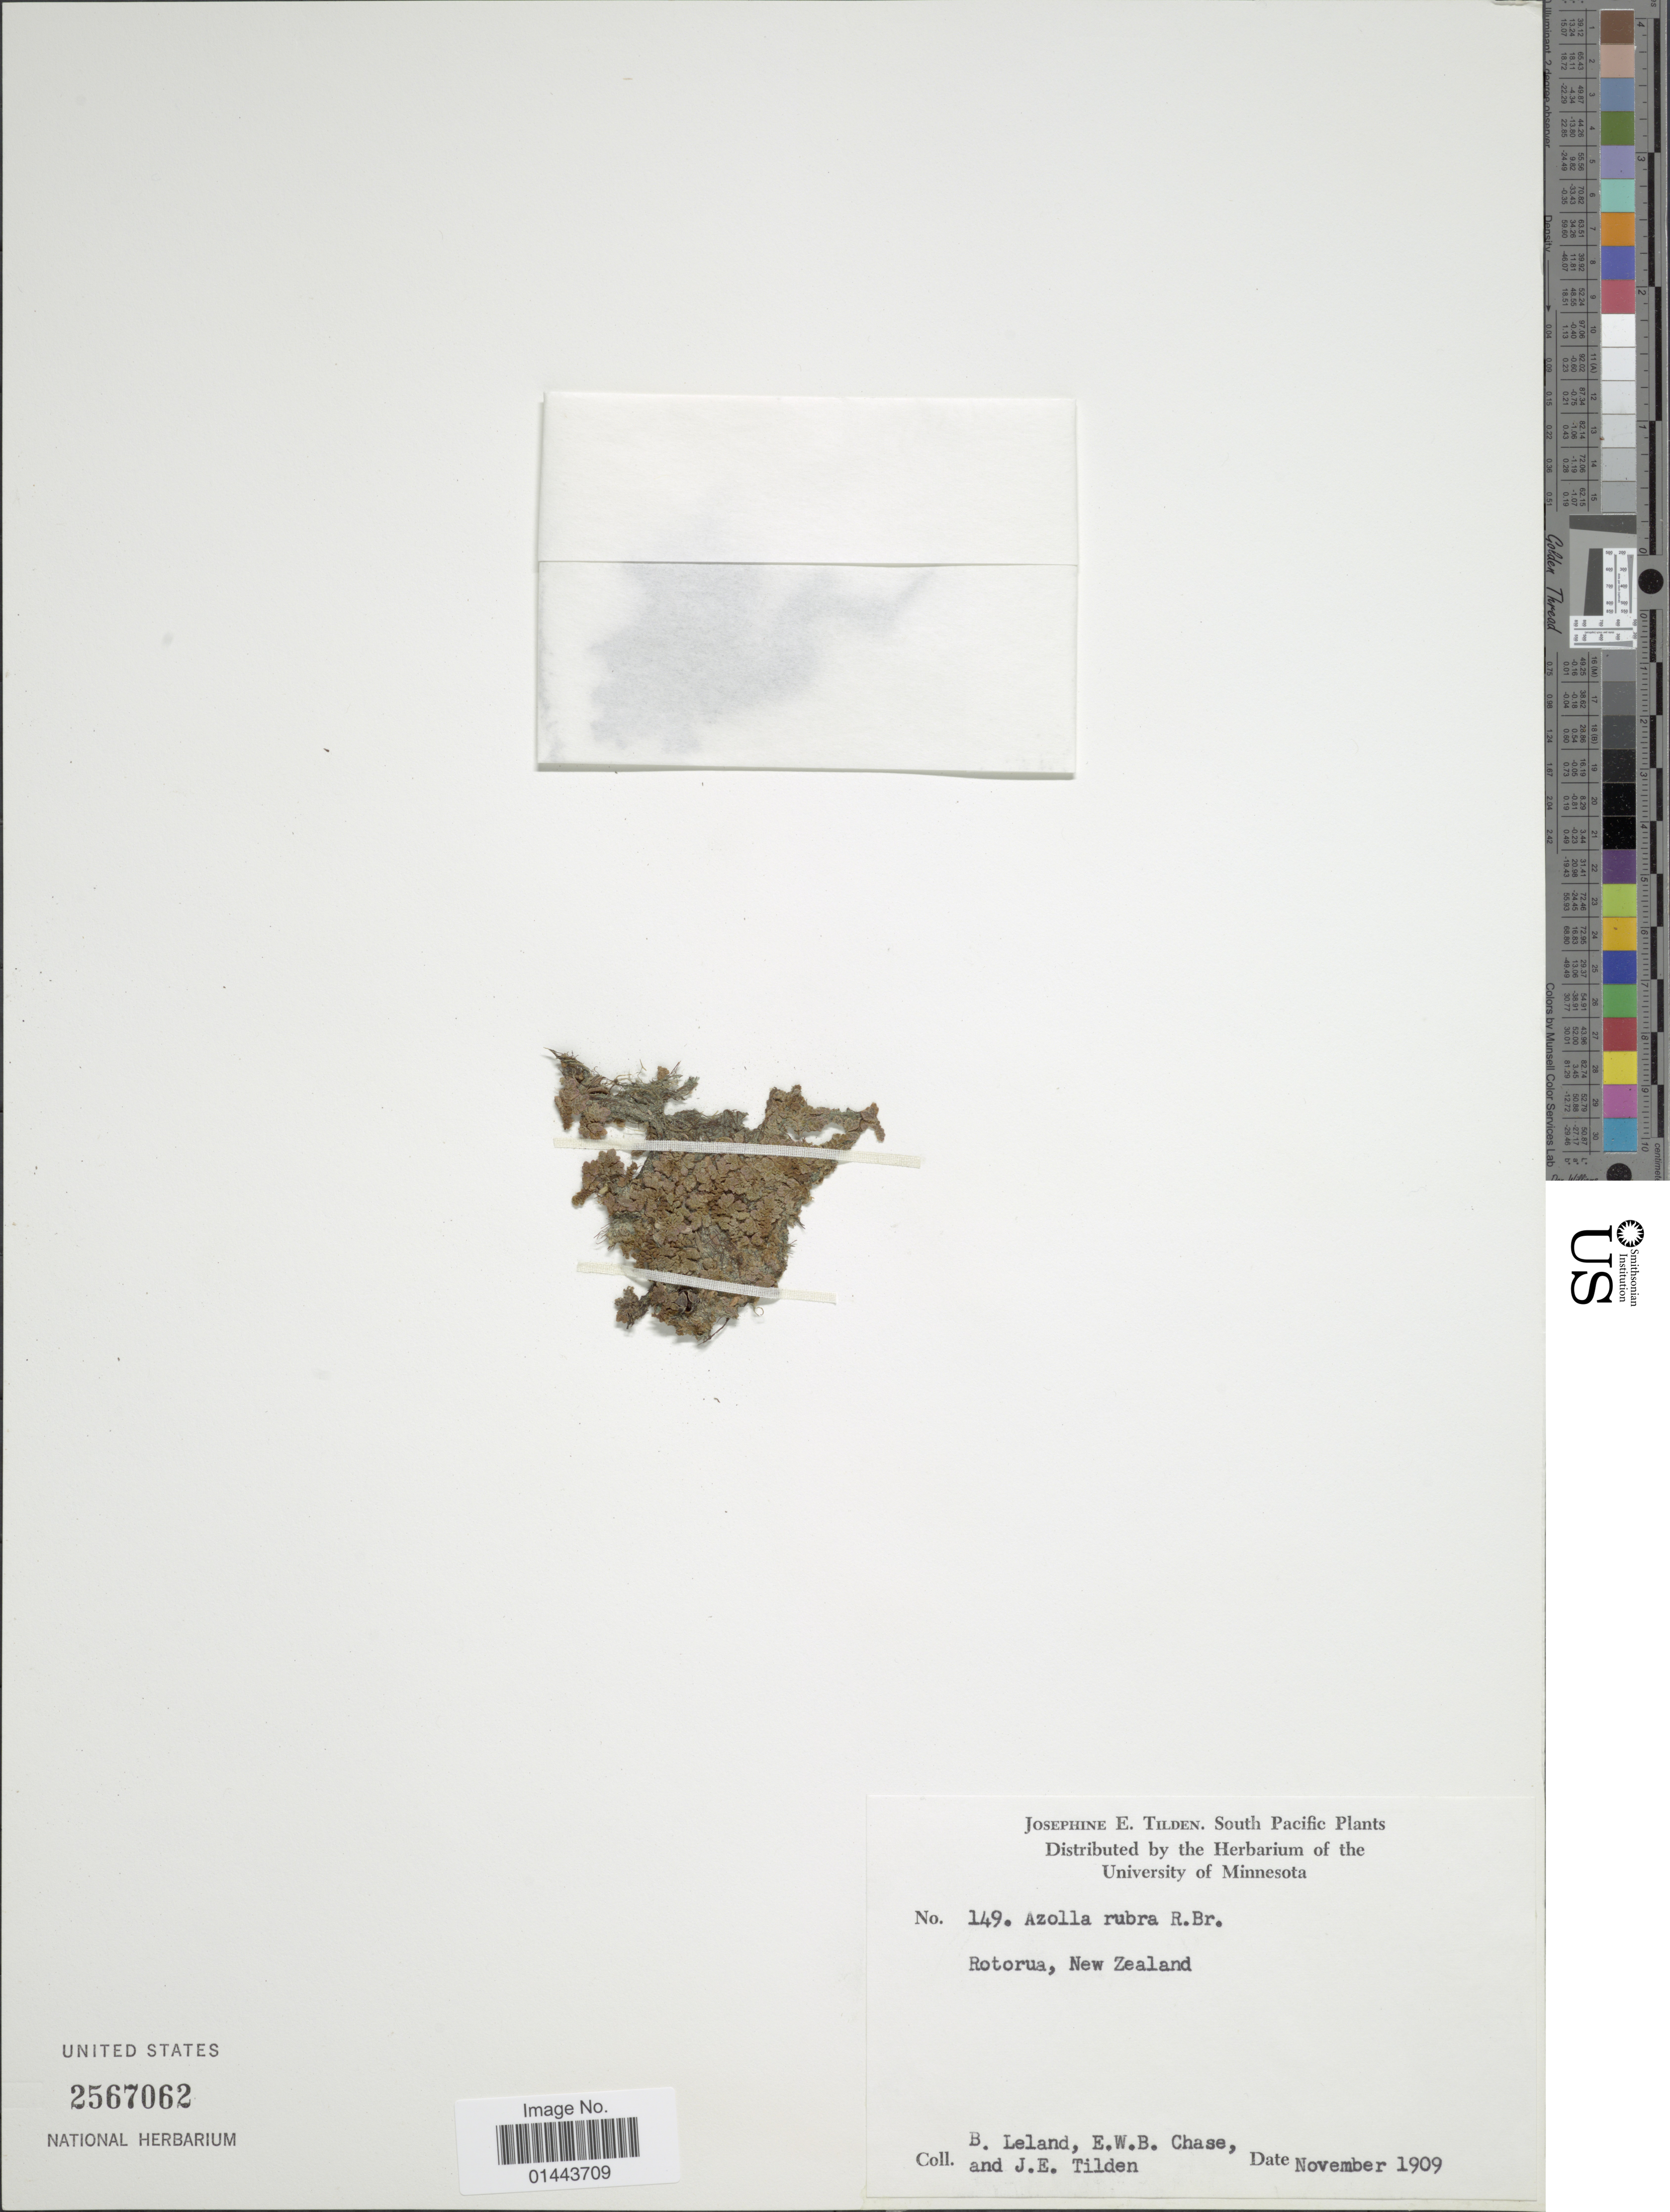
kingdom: Plantae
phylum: Tracheophyta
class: Polypodiopsida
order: Salviniales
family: Salviniaceae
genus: Azolla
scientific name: Azolla filiculoides var. rubra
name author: (R. Br.) Strasburger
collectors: B. Leland, E. W. Chase & J. E. Tilden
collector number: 149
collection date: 1909-11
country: New Zealand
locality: Rotorua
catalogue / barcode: US 2567062